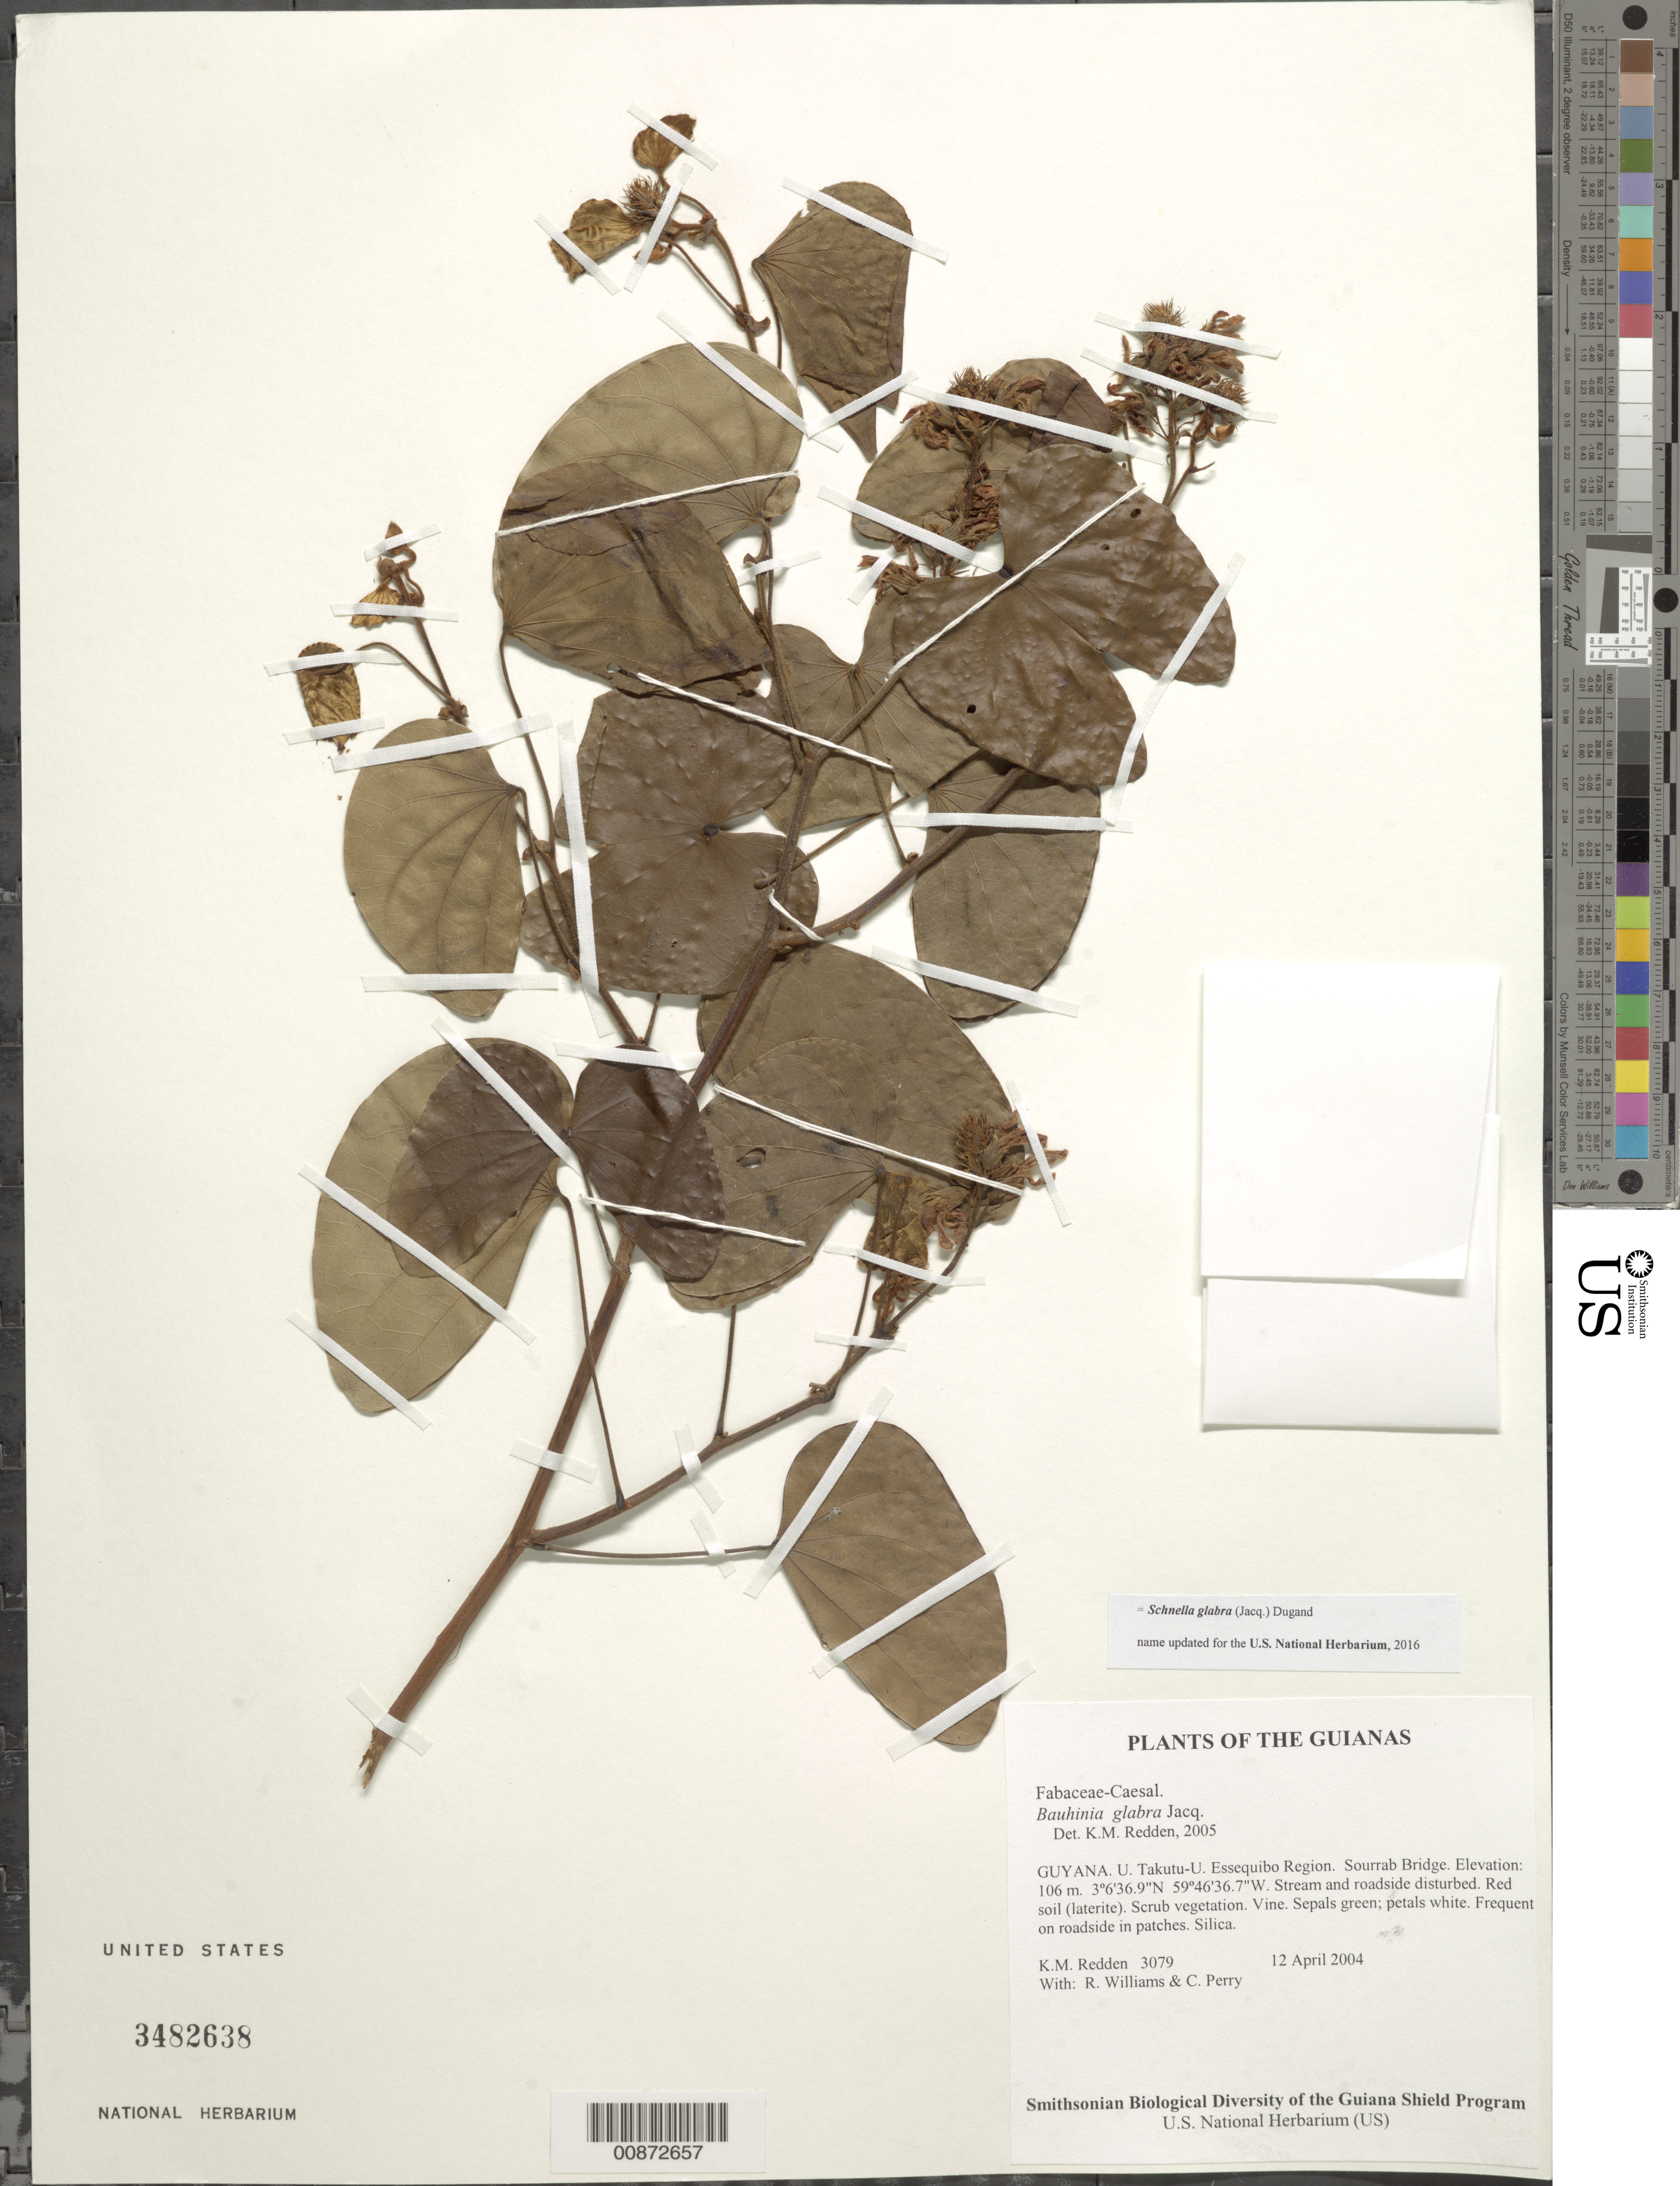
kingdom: Plantae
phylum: Tracheophyta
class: Magnoliopsida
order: Fabales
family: Fabaceae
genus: Schnella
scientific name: Schnella glabra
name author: (Jacq.) Dugand G.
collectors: K. M. Redden, R. Williams & C. Perry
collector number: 3079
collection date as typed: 12 April 2004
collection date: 2004-04-12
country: Guyana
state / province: U. Takutu-U. Essequibo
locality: Sourrab Bridge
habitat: Stream and roadside disturbed. Red soil (laterite). Scrub vegetation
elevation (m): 106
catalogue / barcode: US 3482638